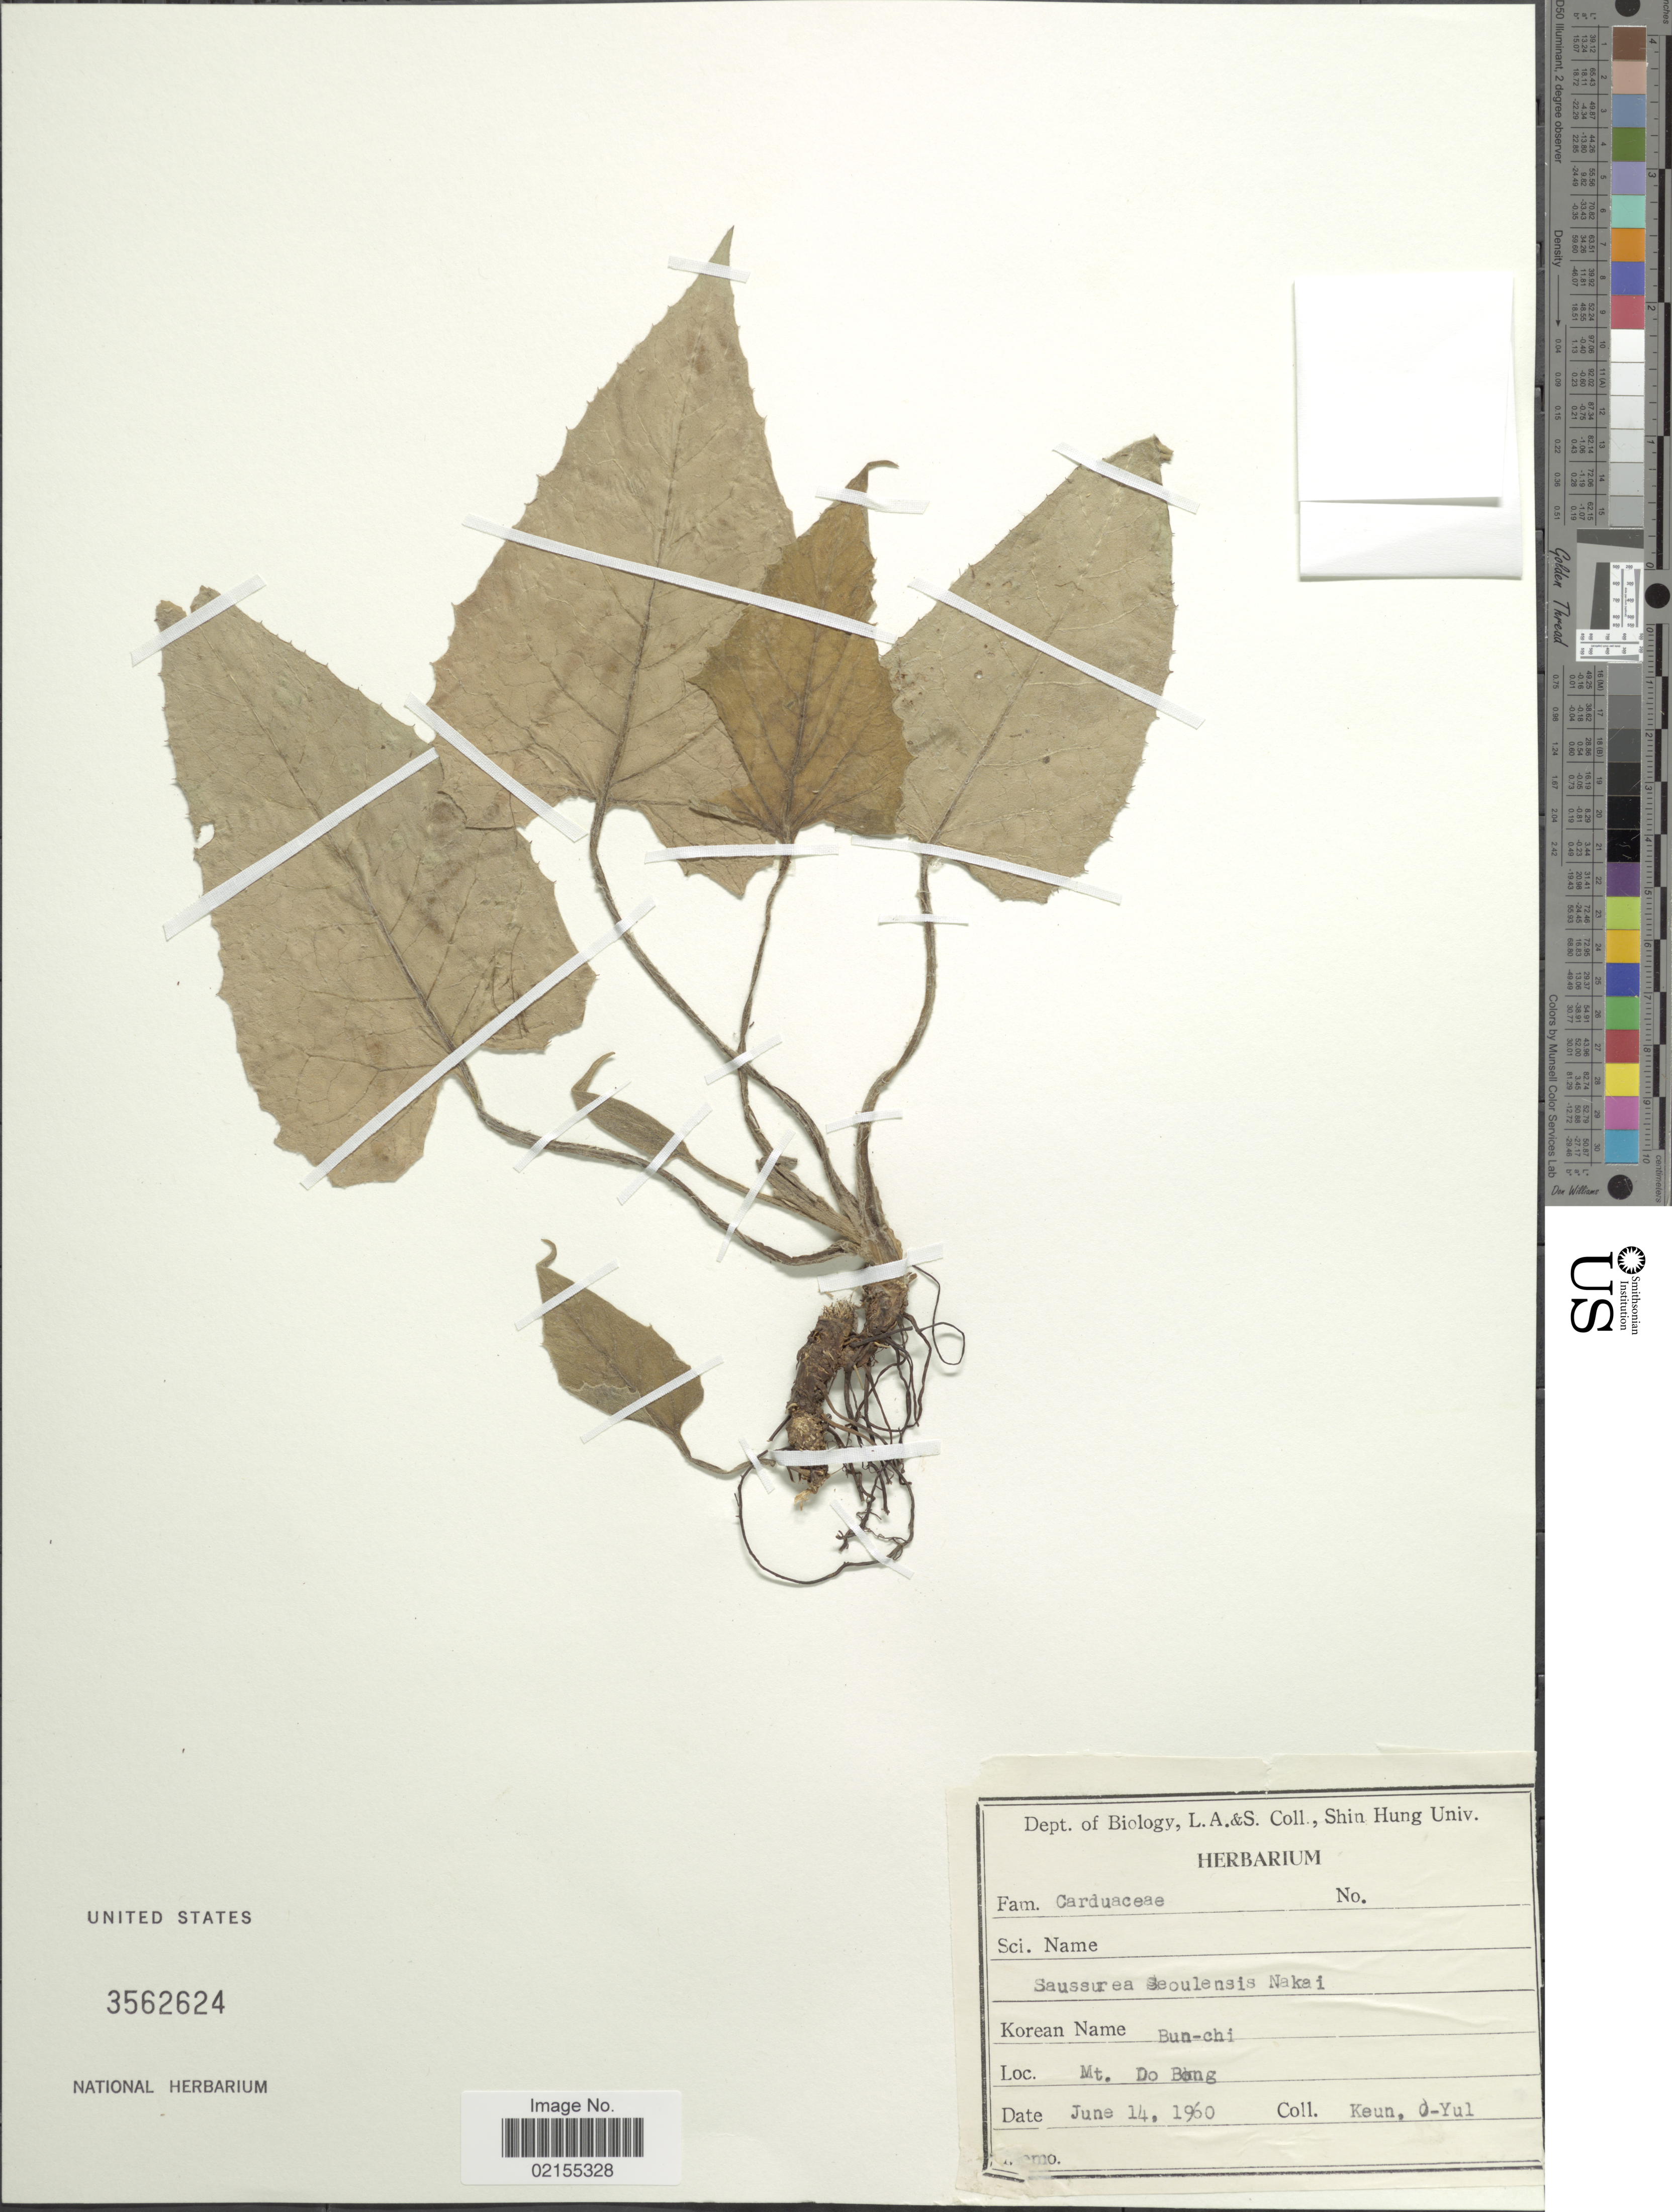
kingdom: Plantae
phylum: Tracheophyta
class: Magnoliopsida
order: Asterales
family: Asteraceae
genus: Saussurea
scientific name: Saussurea seoulensis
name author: Nakai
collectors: O. Keun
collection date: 1960-06-14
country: South Korea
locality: Mt. Do Bong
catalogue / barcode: US 3562624